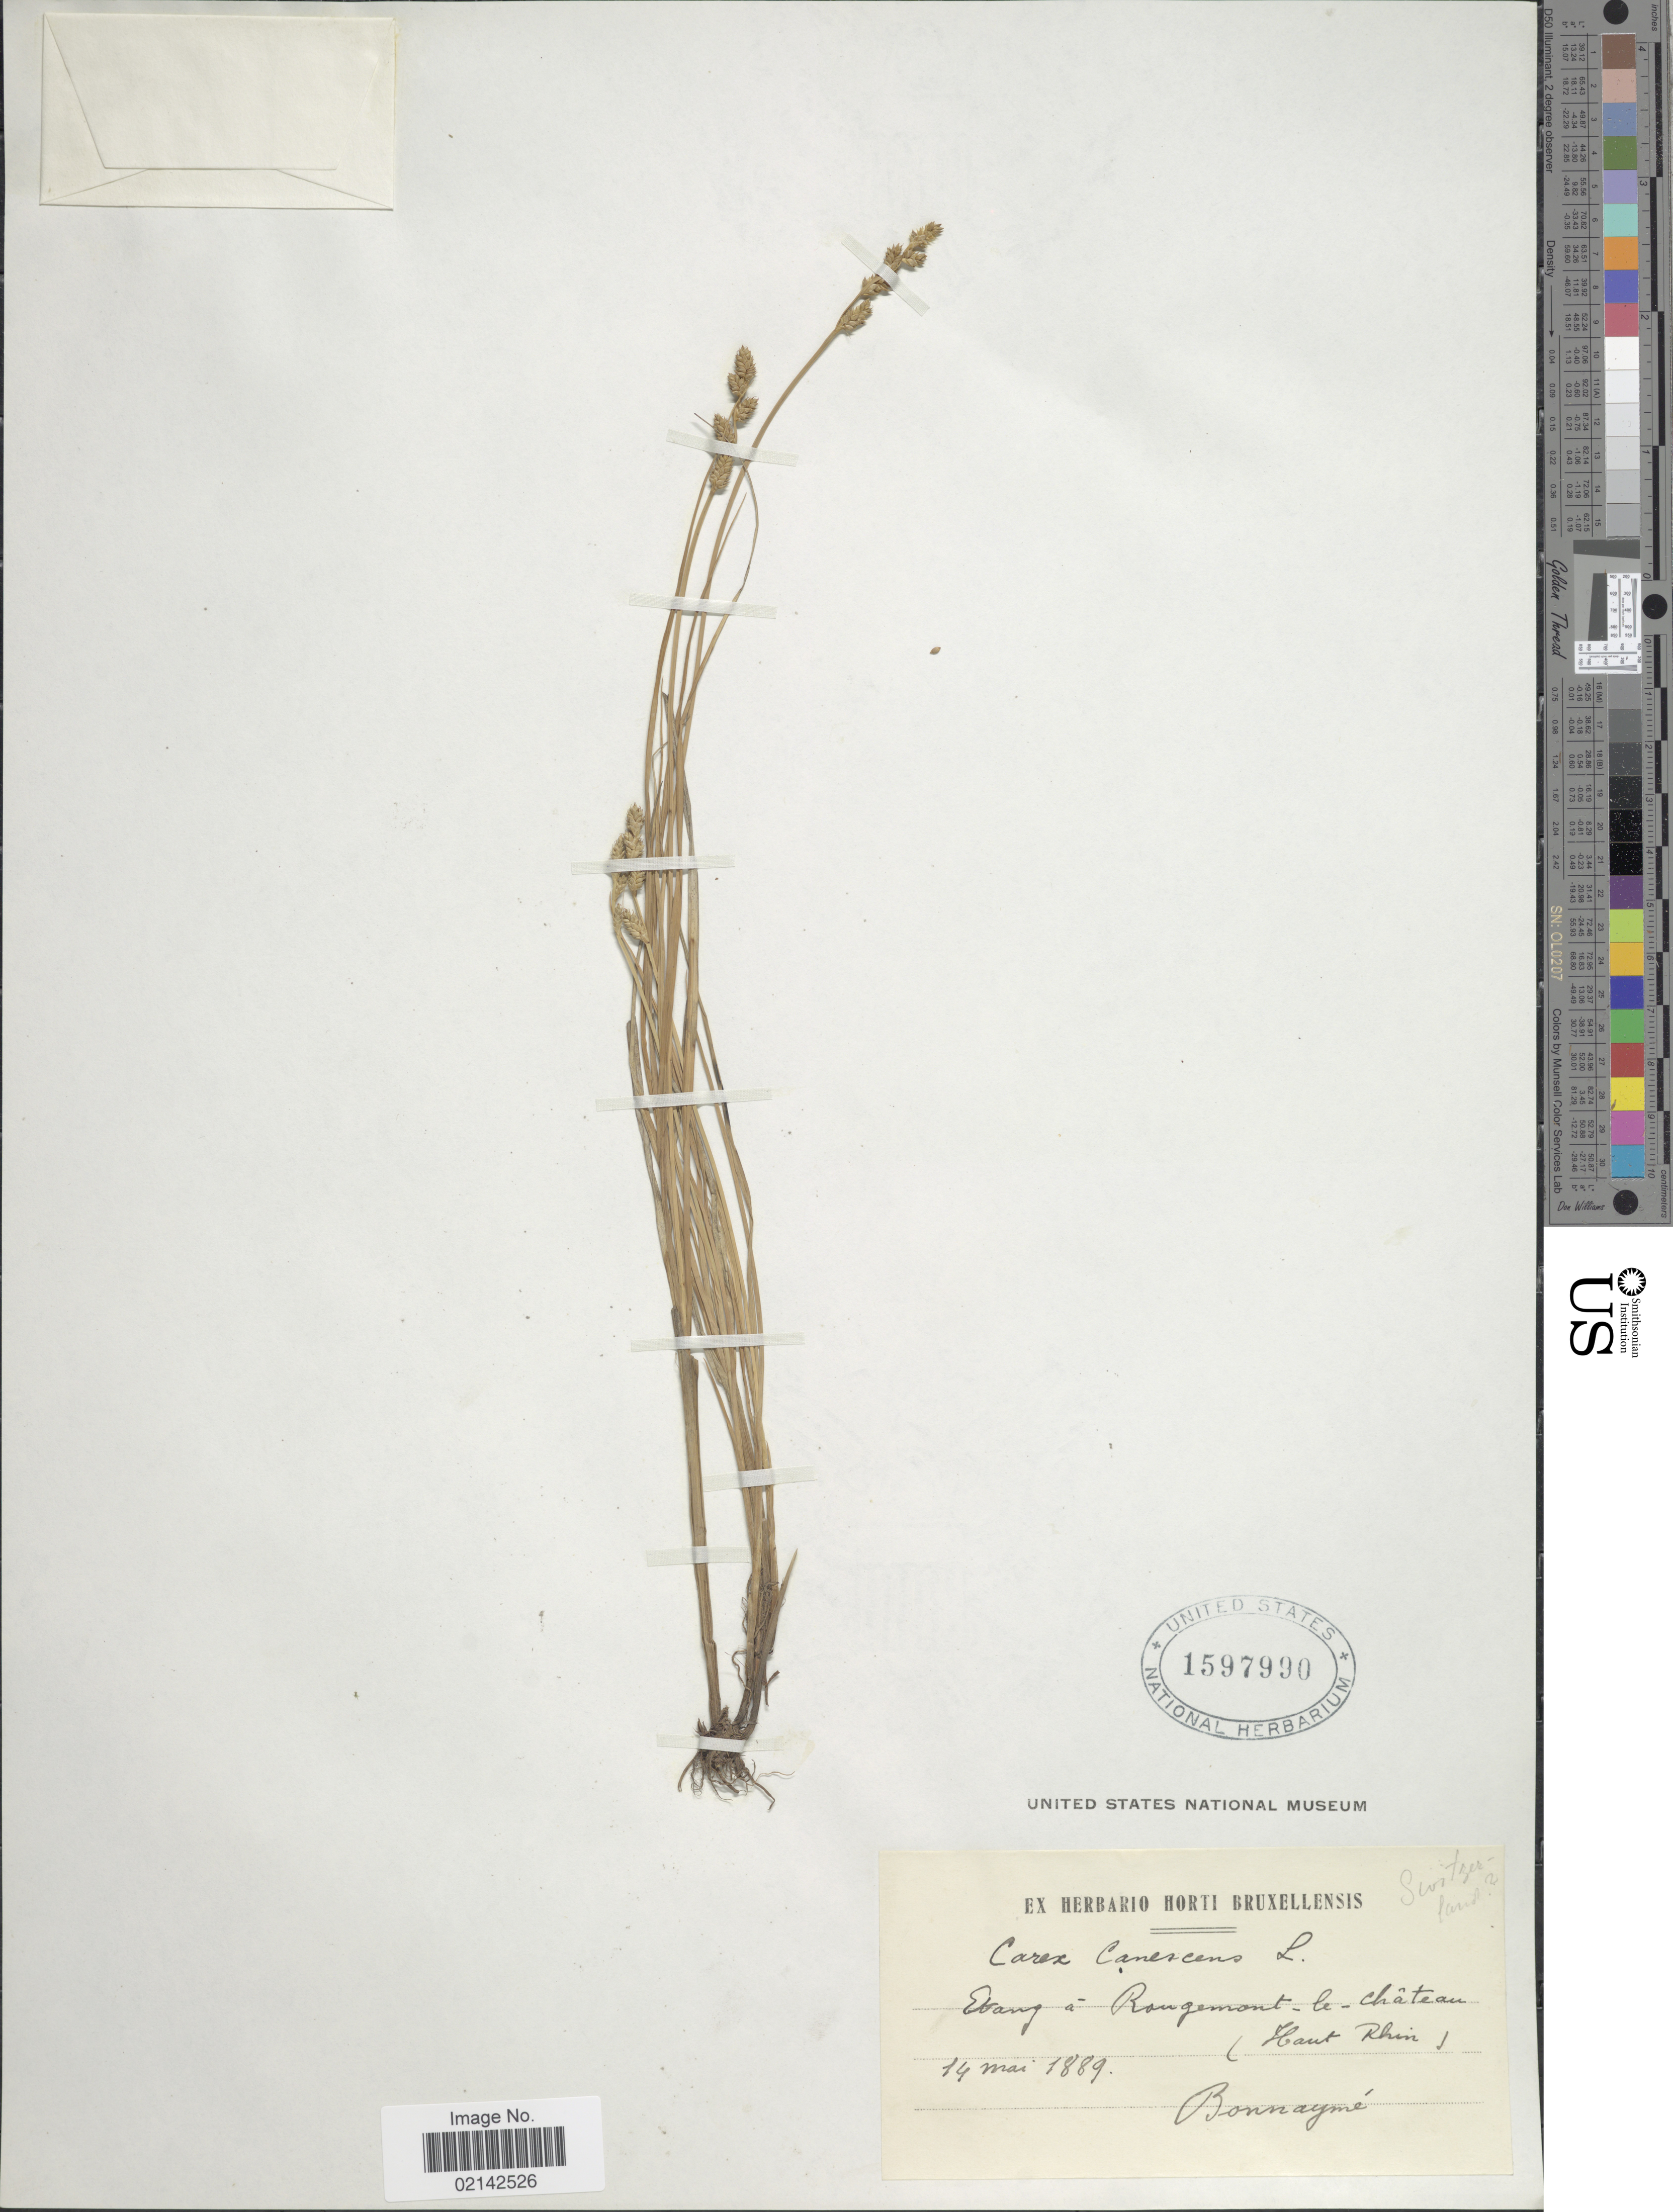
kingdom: Plantae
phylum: Tracheophyta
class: Liliopsida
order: Poales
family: Cyperaceae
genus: Carex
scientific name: Carex canescens var. canescens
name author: L.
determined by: Strong, Mark T., (BOT), Smithsonian Institution - National Museum of Natural History (UNITED STATES)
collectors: -. Bonnayme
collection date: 1889-05-14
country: France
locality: Etang a Rangemont-le-chateau (Haut Rhin)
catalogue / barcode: US 1597990